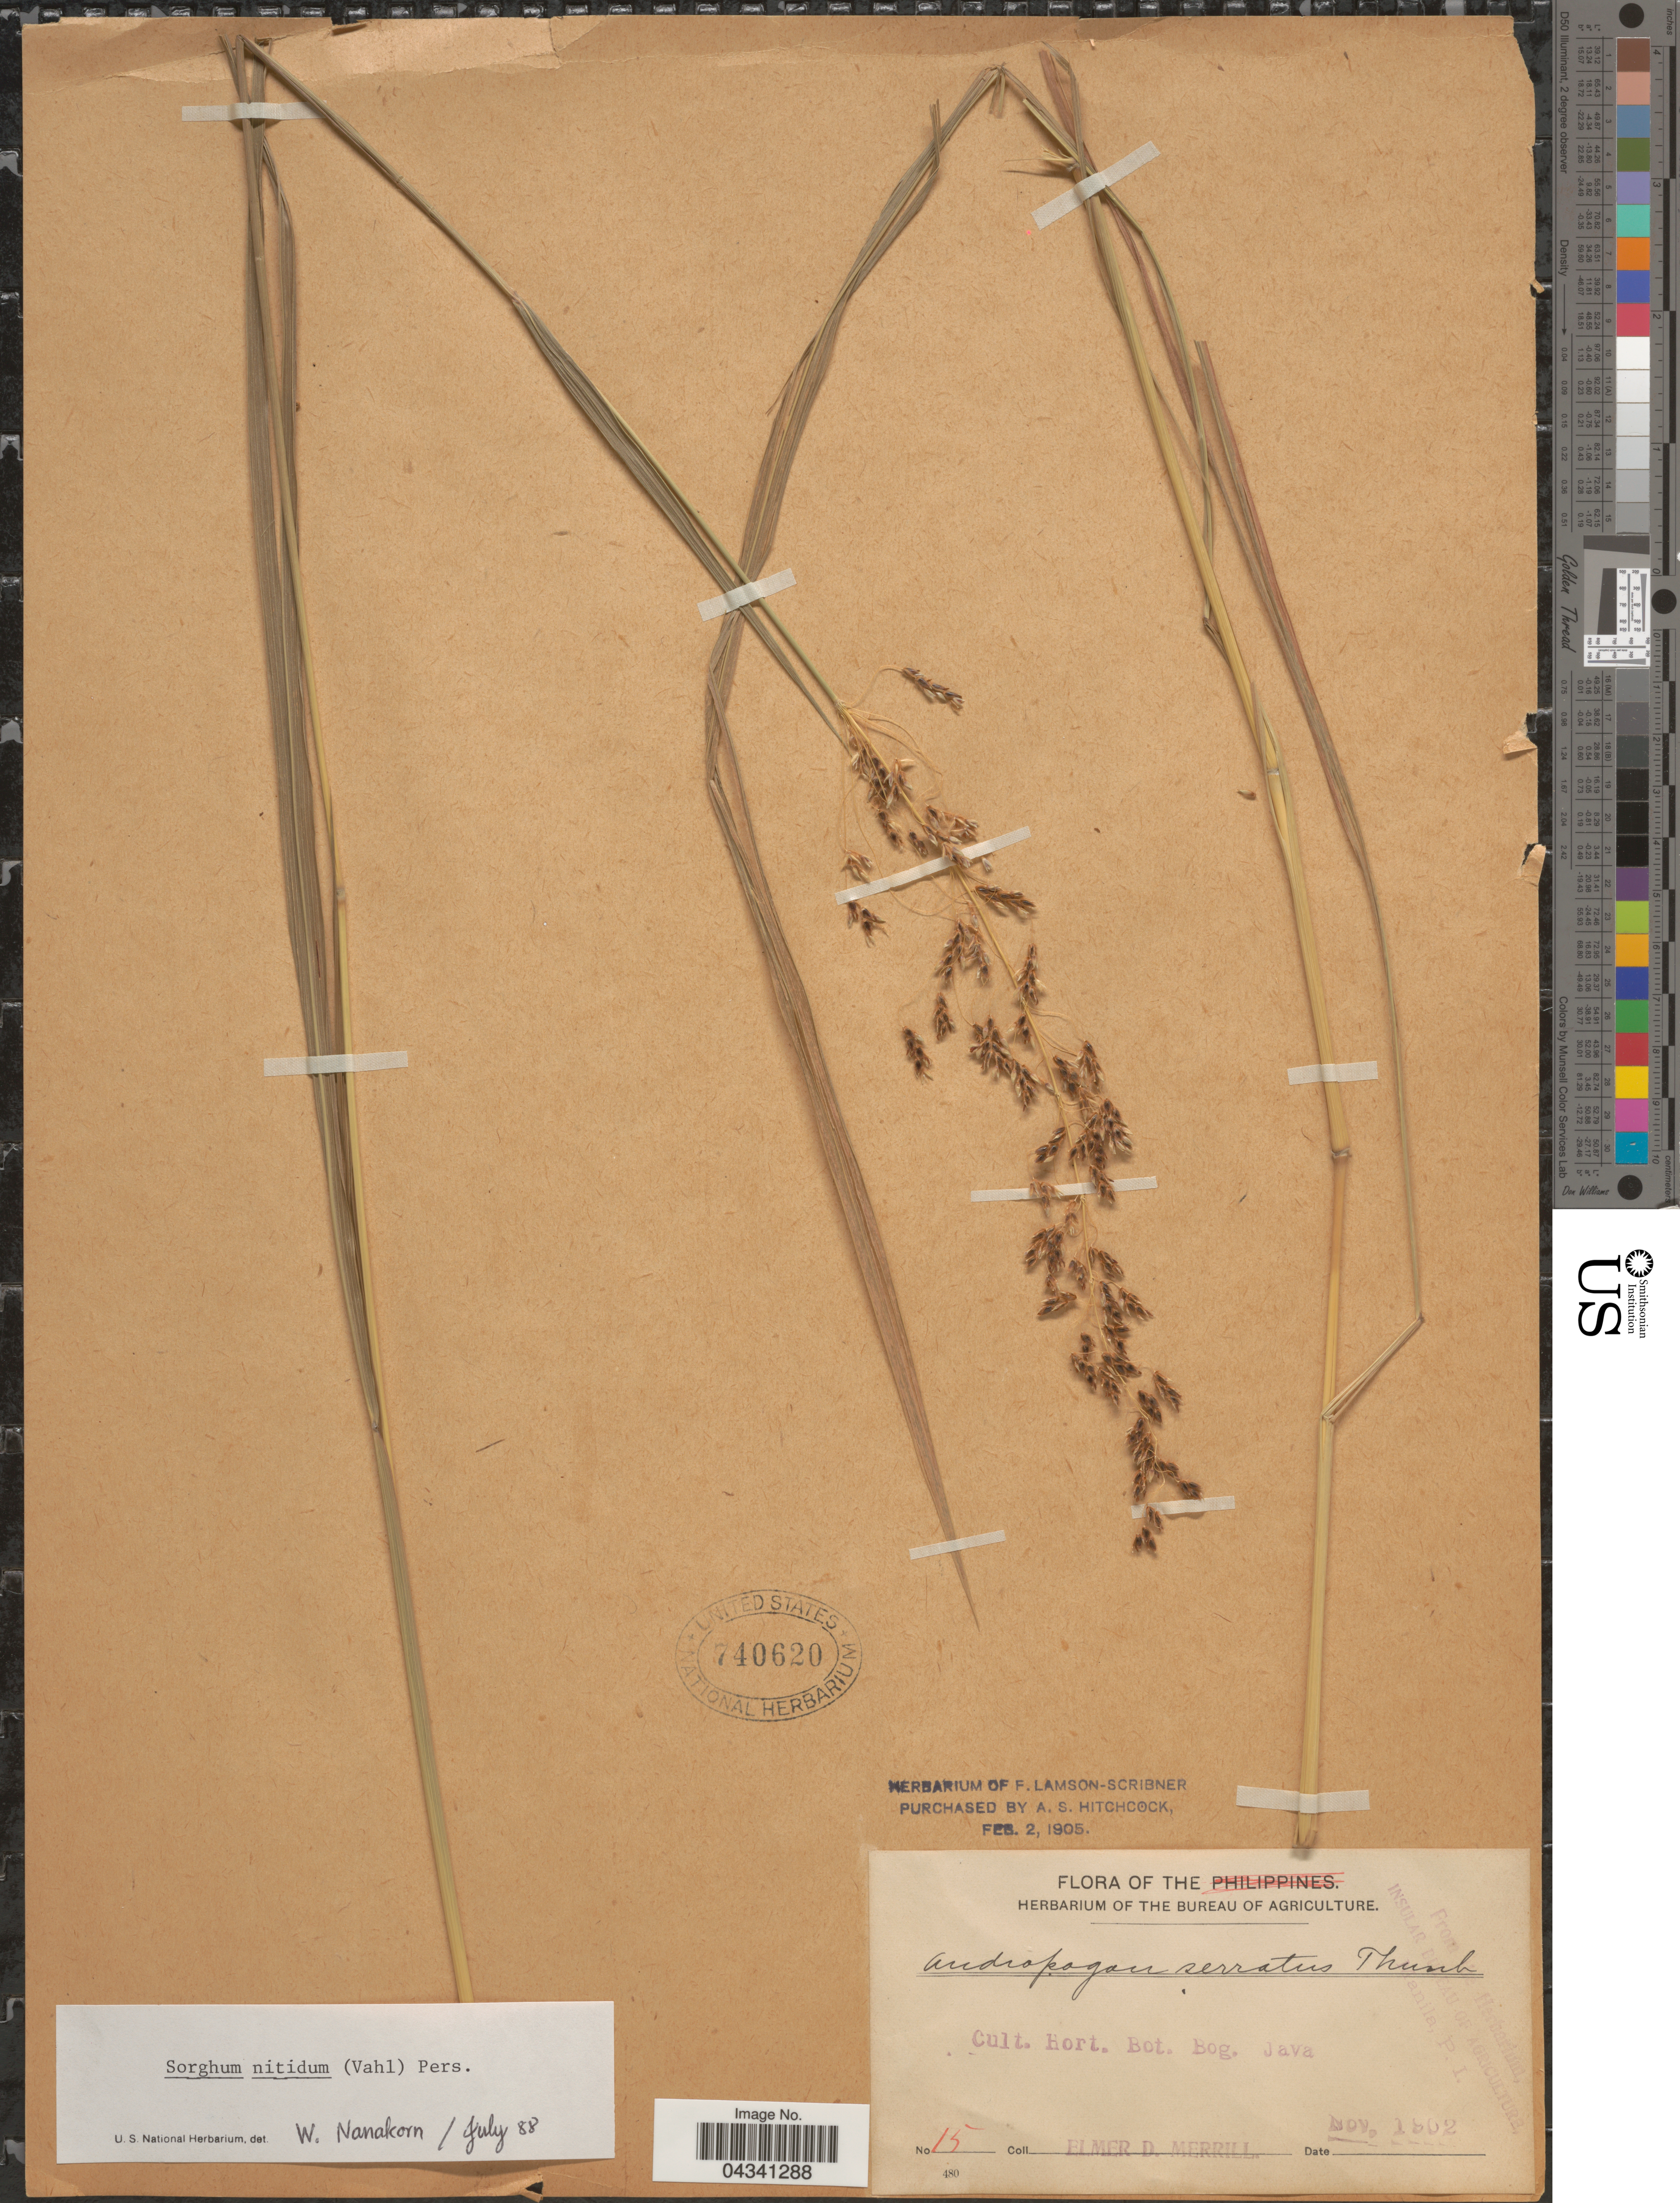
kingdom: Plantae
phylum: Tracheophyta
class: Liliopsida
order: Poales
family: Poaceae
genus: Sorghum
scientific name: Sorghum nitidum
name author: (Vahl) Pers.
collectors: E. D. Merrill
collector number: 15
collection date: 1902-11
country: Indonesia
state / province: Java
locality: Cult. Hort. Bot. Bog.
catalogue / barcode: US 740620